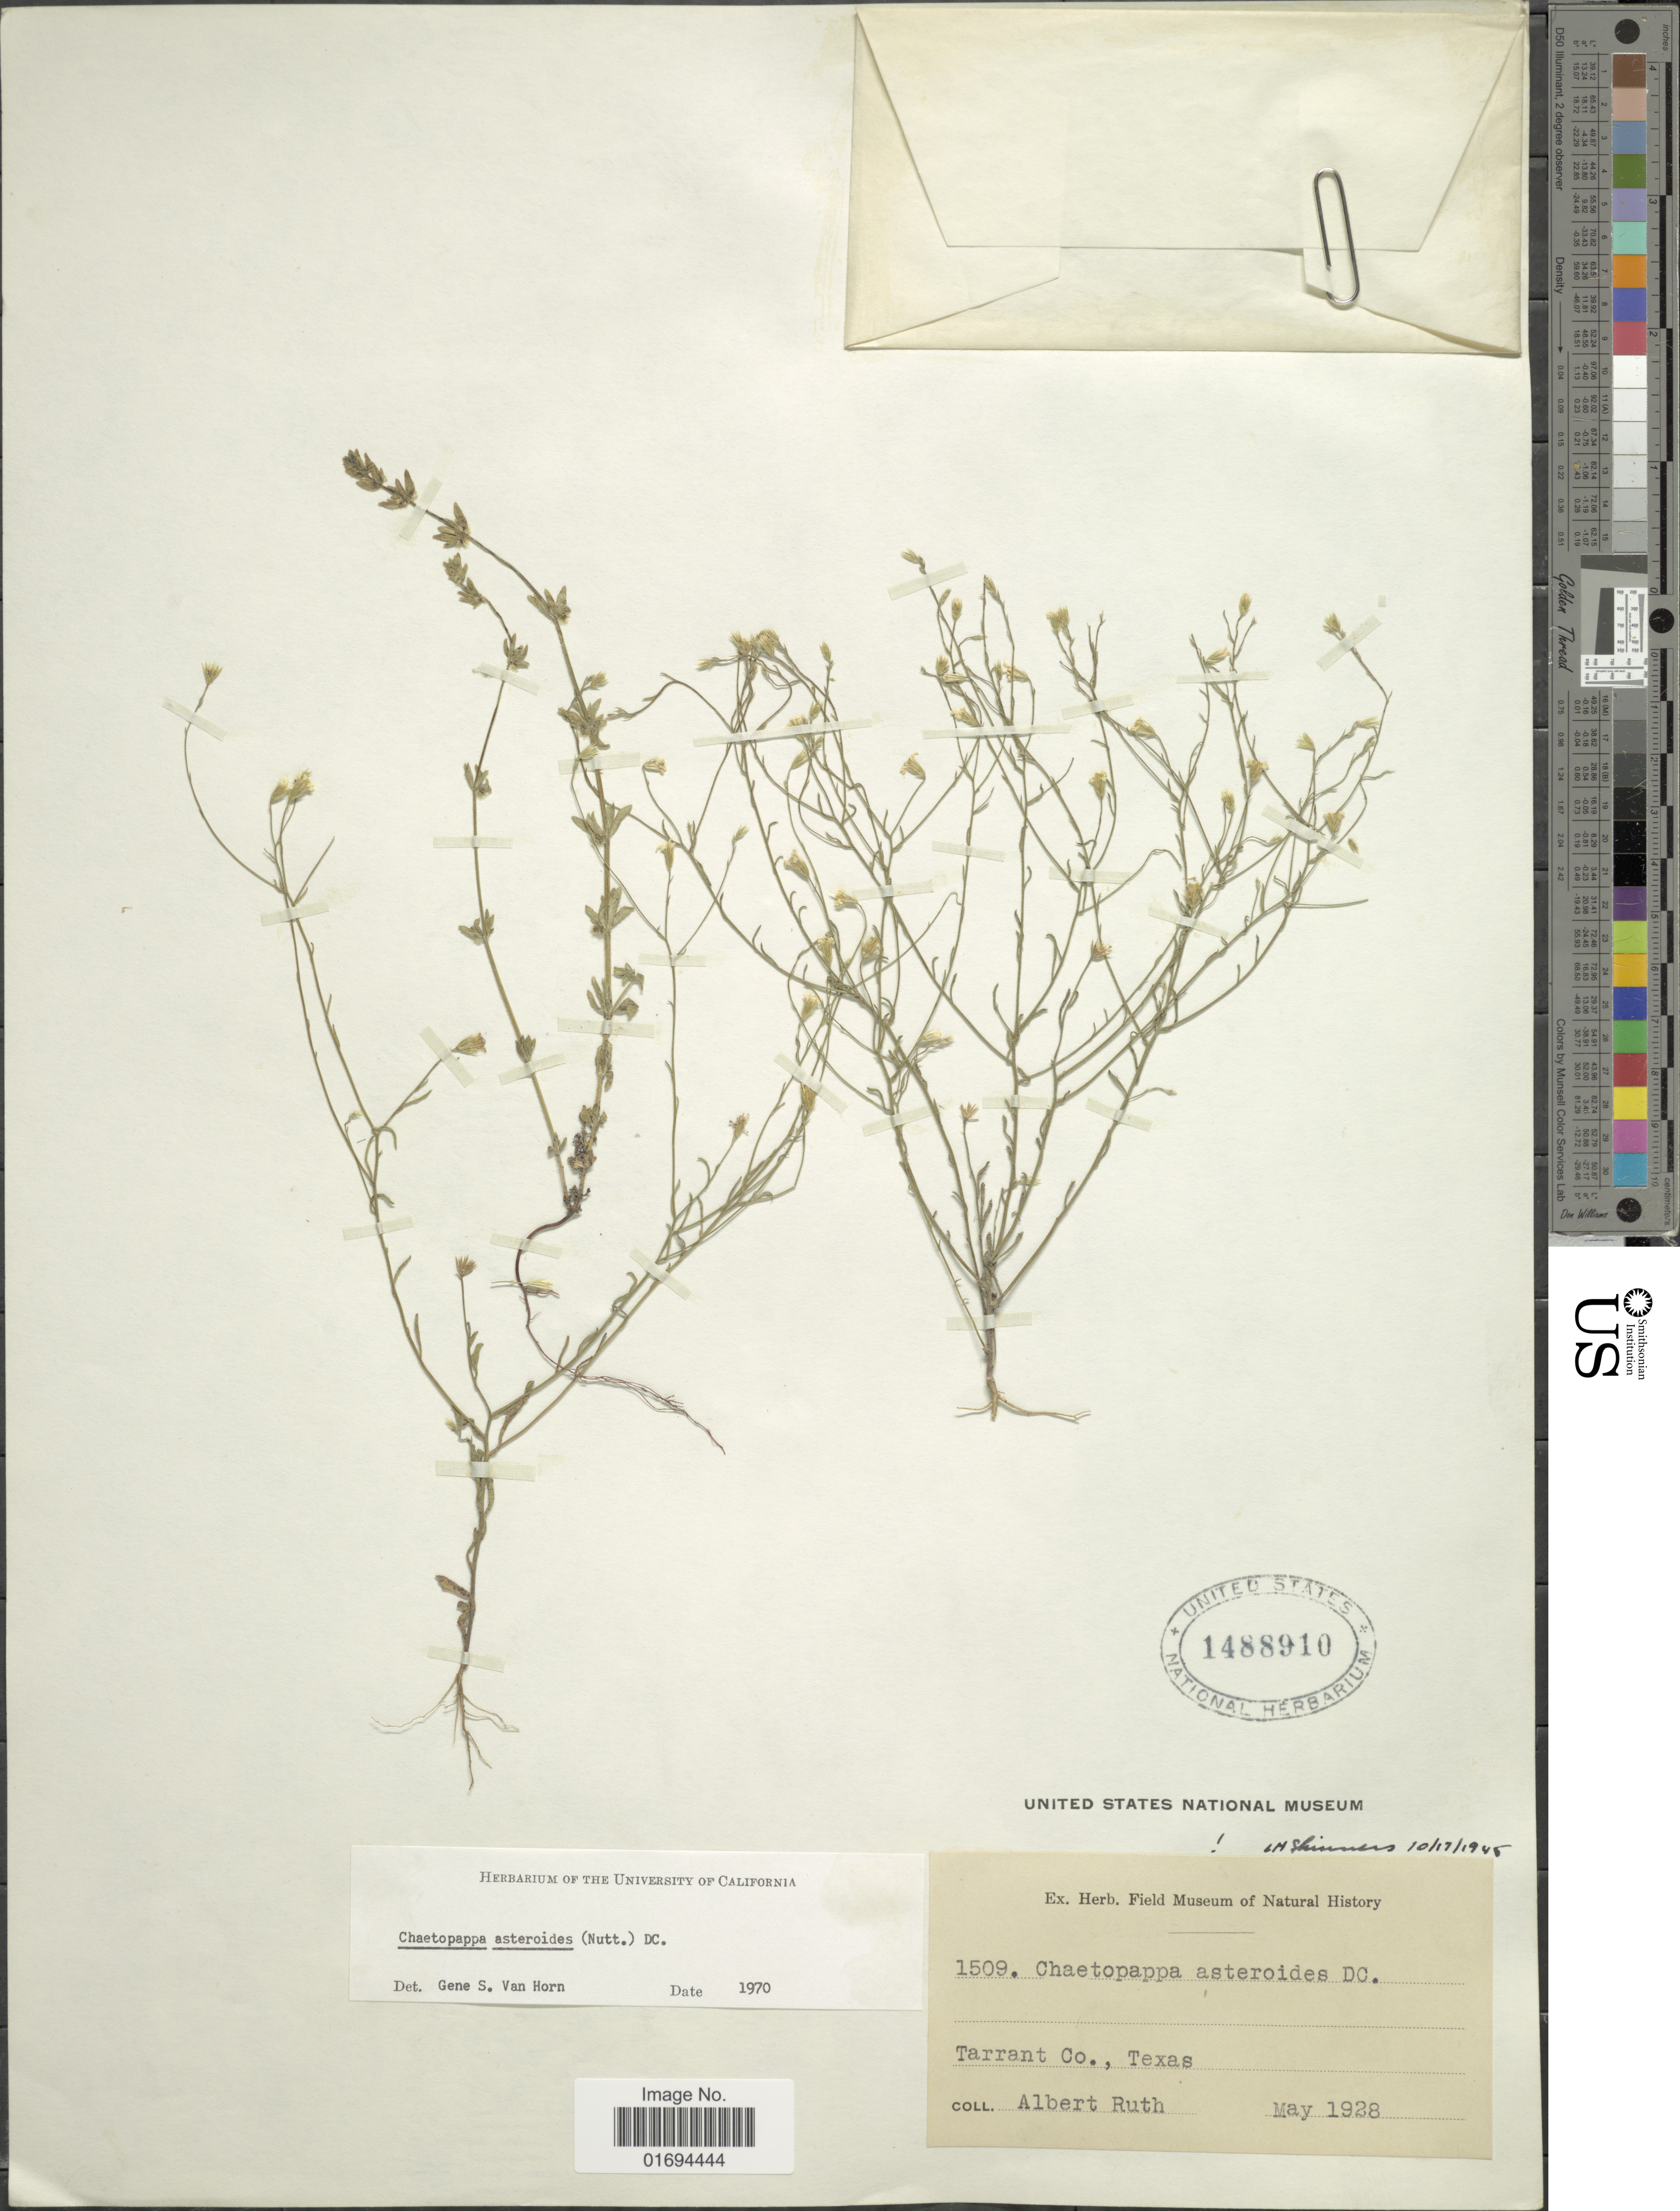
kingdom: Plantae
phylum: Tracheophyta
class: Magnoliopsida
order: Asterales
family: Asteraceae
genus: Chaetopappa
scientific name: Chaetopappa asteroides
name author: (Nutt.) DC.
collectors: A. Ruth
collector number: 1509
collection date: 1928-05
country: United States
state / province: Texas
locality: Tarrant Co.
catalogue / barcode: US 1488910